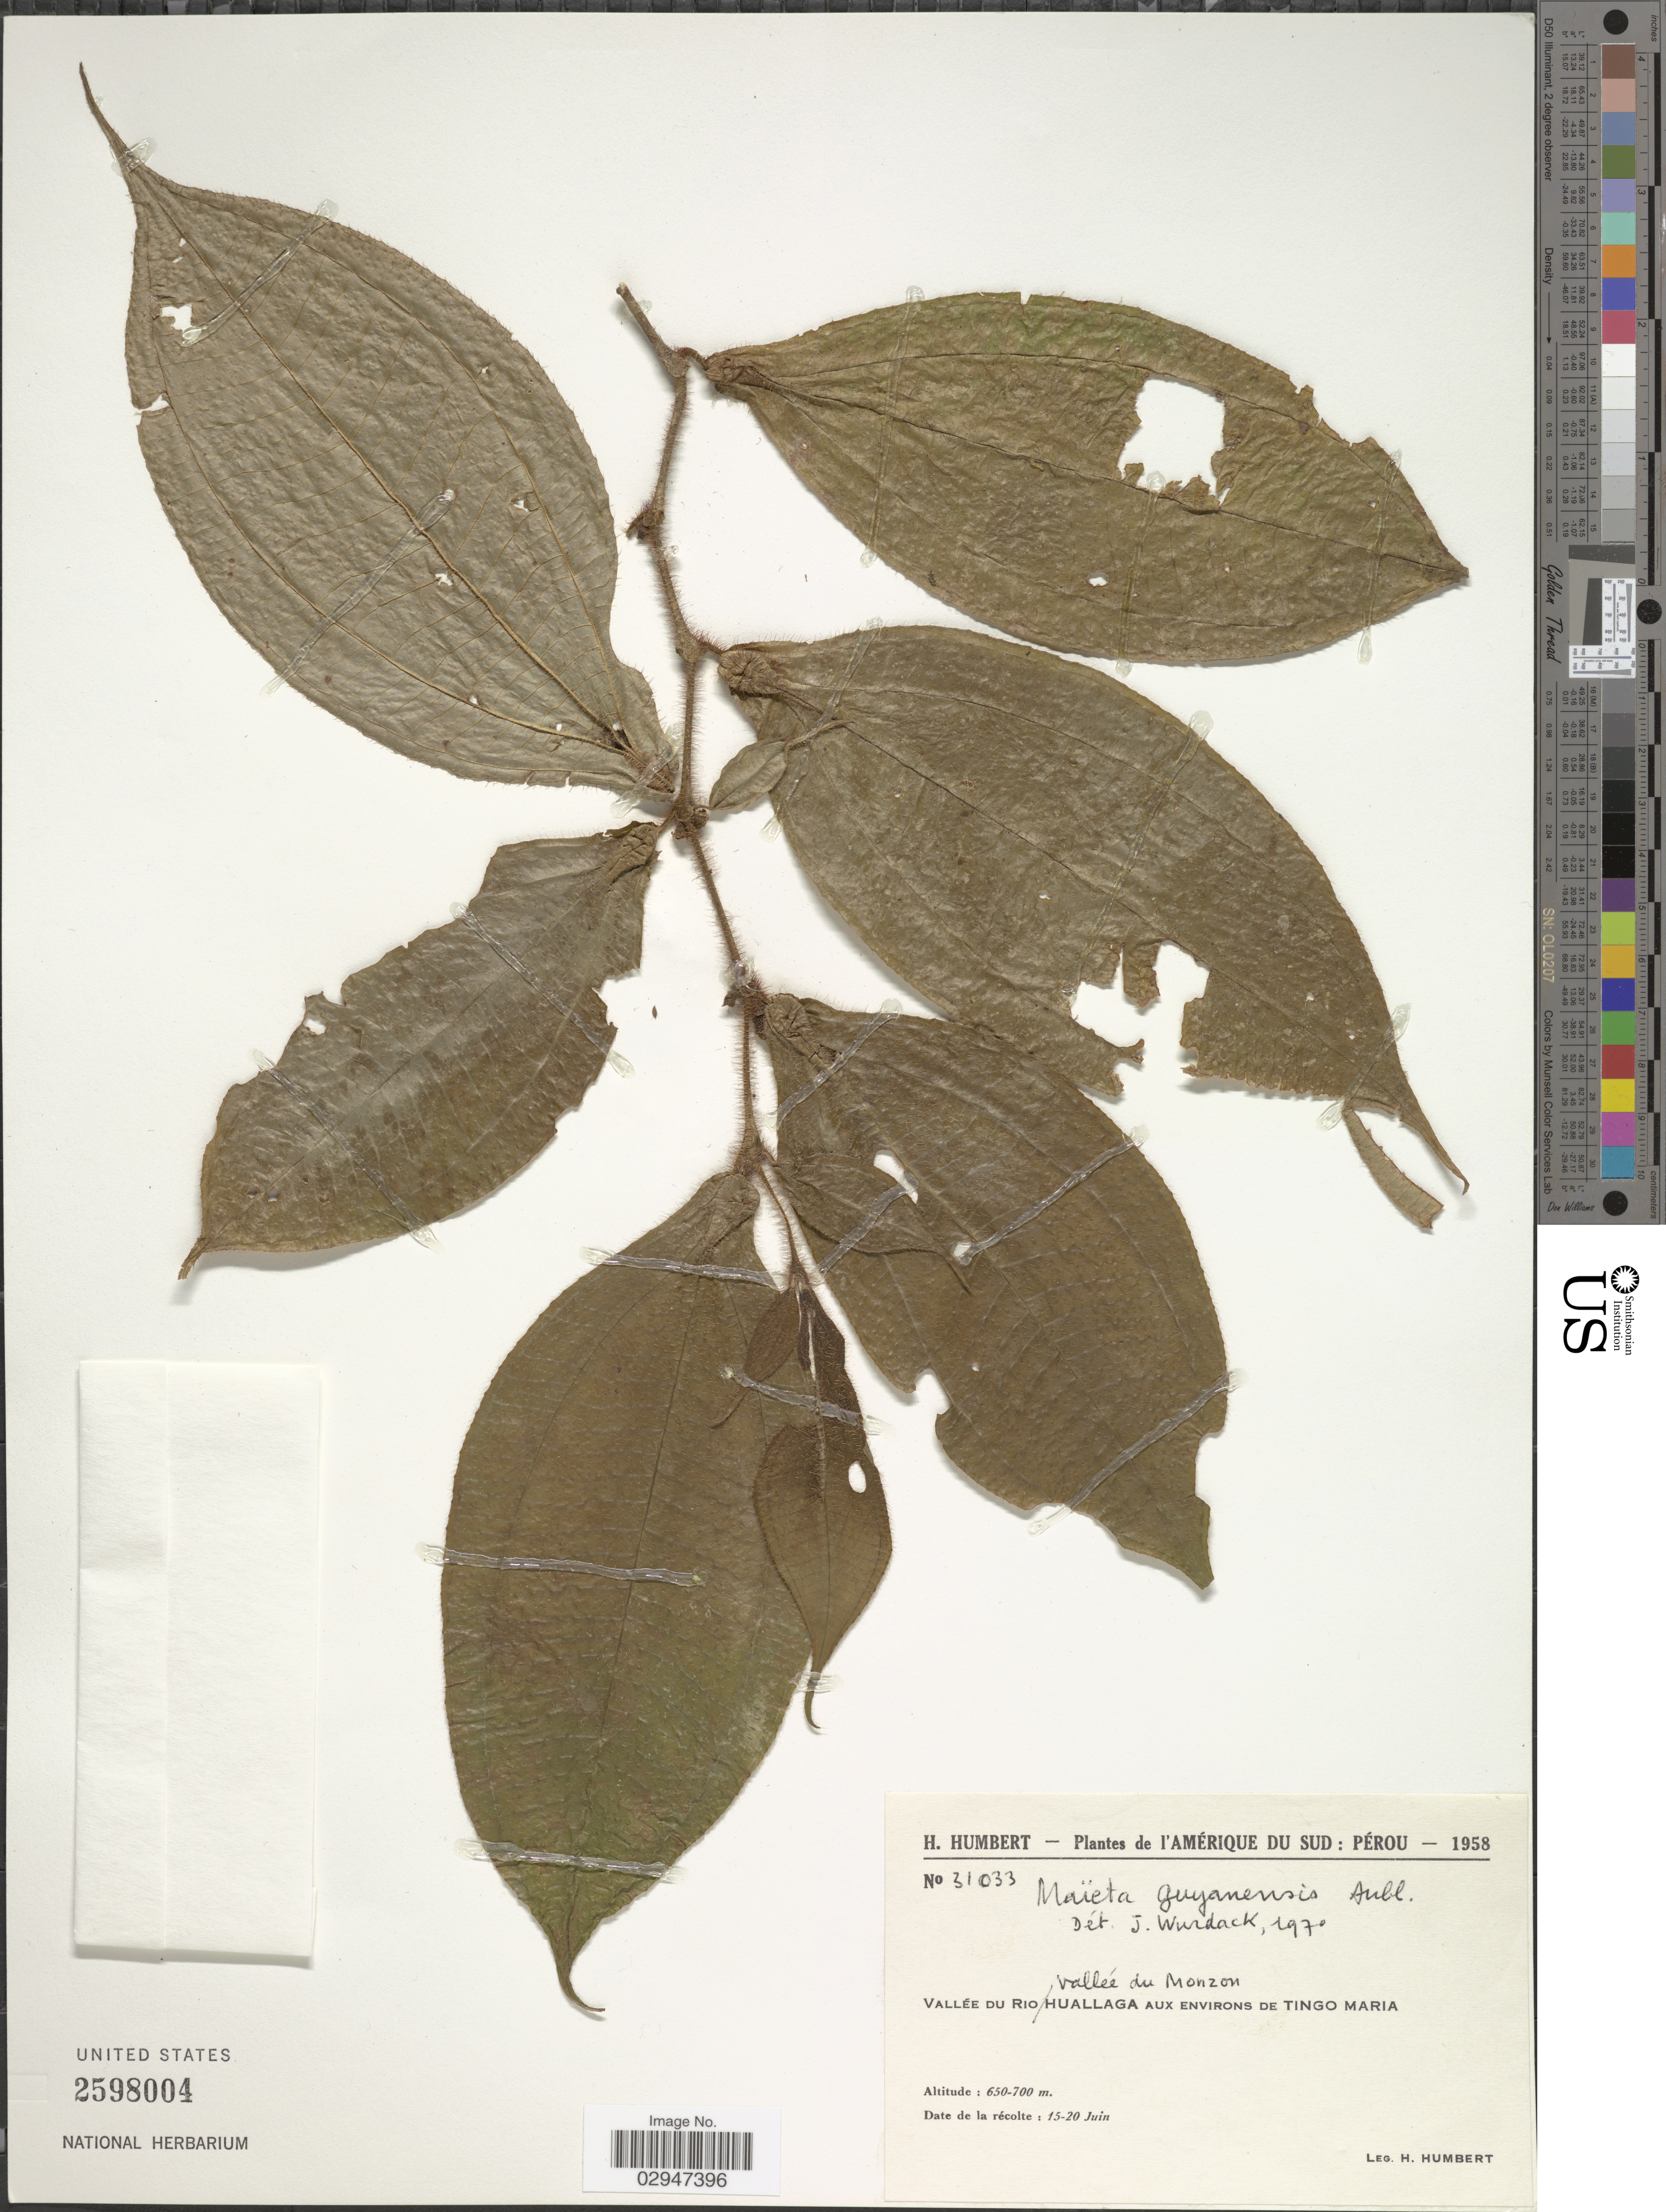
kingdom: Plantae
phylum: Tracheophyta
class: Magnoliopsida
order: Myrtales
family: Melastomataceae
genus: Maieta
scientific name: Maieta guianensis var. guianensis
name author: Aubl.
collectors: H. Humbert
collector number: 31033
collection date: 1958-06-15/1958-06-20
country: Peru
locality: Vallée du Rio, vallée du Monzon, Huallaga aux environs de Tingo Maria.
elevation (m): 650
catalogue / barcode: US 2598004